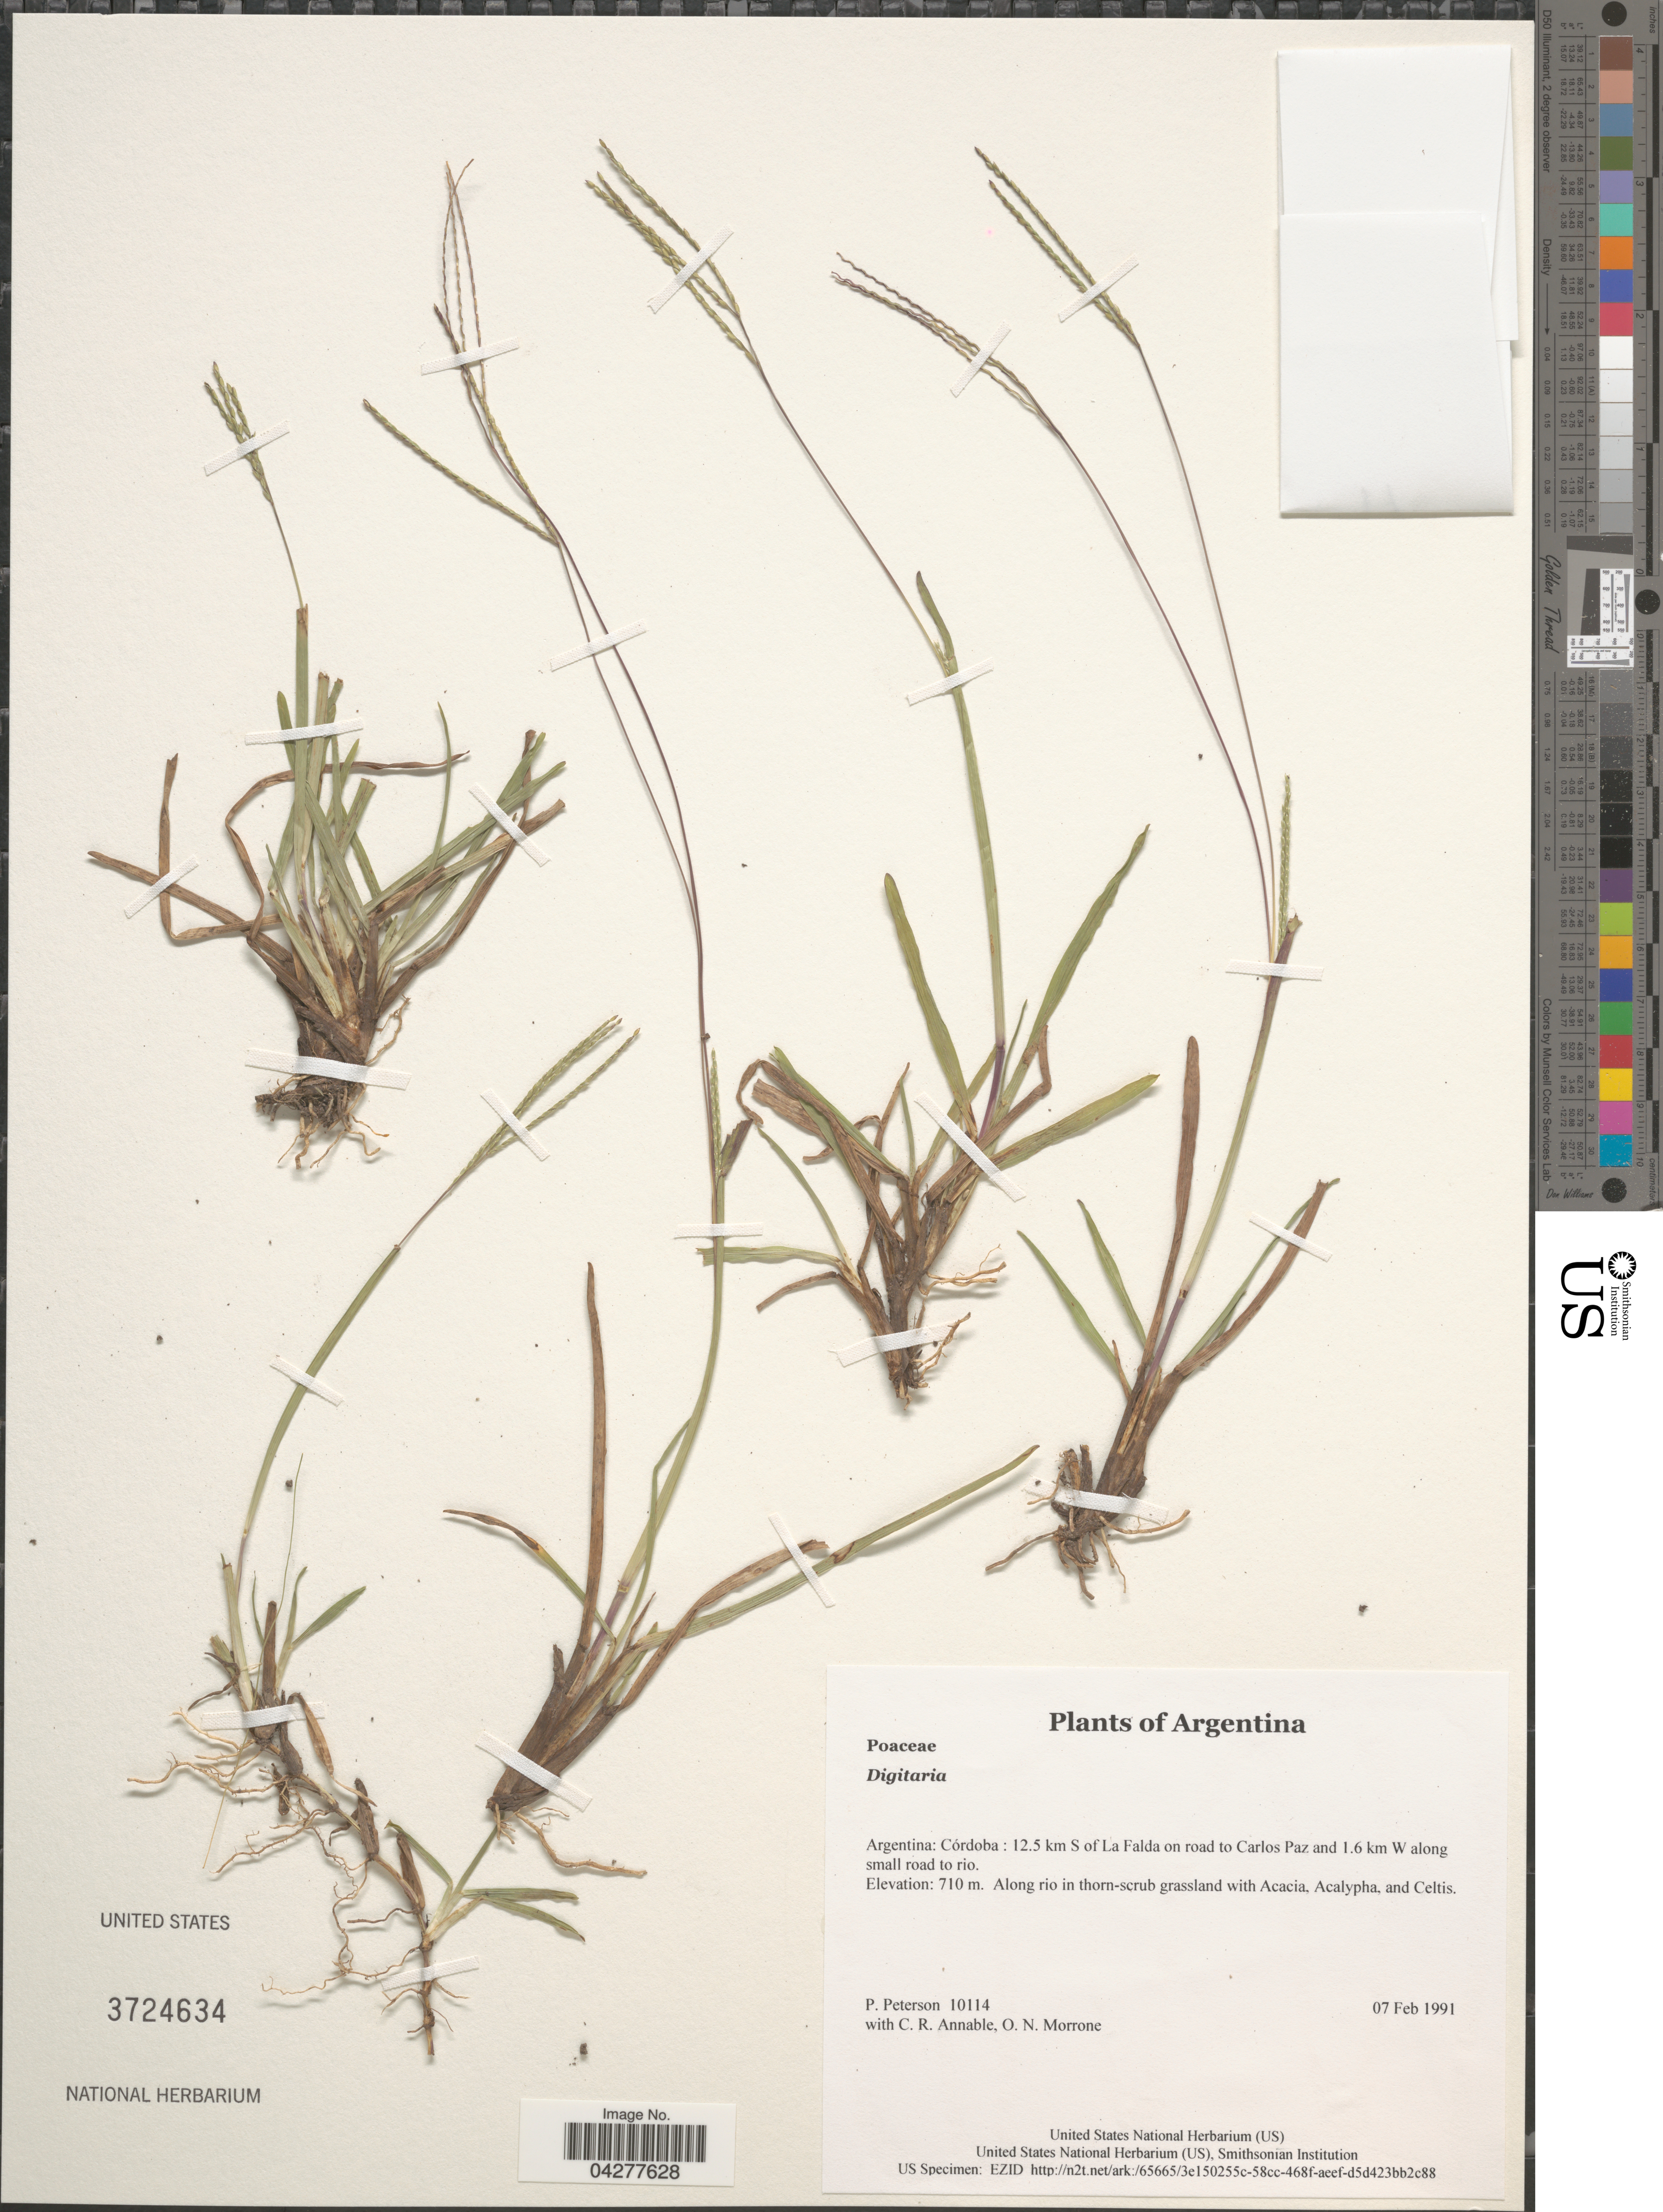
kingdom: Plantae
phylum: Tracheophyta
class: Liliopsida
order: Poales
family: Poaceae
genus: Digitaria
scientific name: Digitaria sp.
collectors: P. Peterson, C. R. Annable & O. N. Morrone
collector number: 10114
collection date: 1991-02-07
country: Argentina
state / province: Cordoba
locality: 12.5 km S of La Falda on road to Carlos Paz and 1.6 km W along small road to rio. Along rio in thorn-scrub grassland.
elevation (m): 710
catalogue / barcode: US 3724634